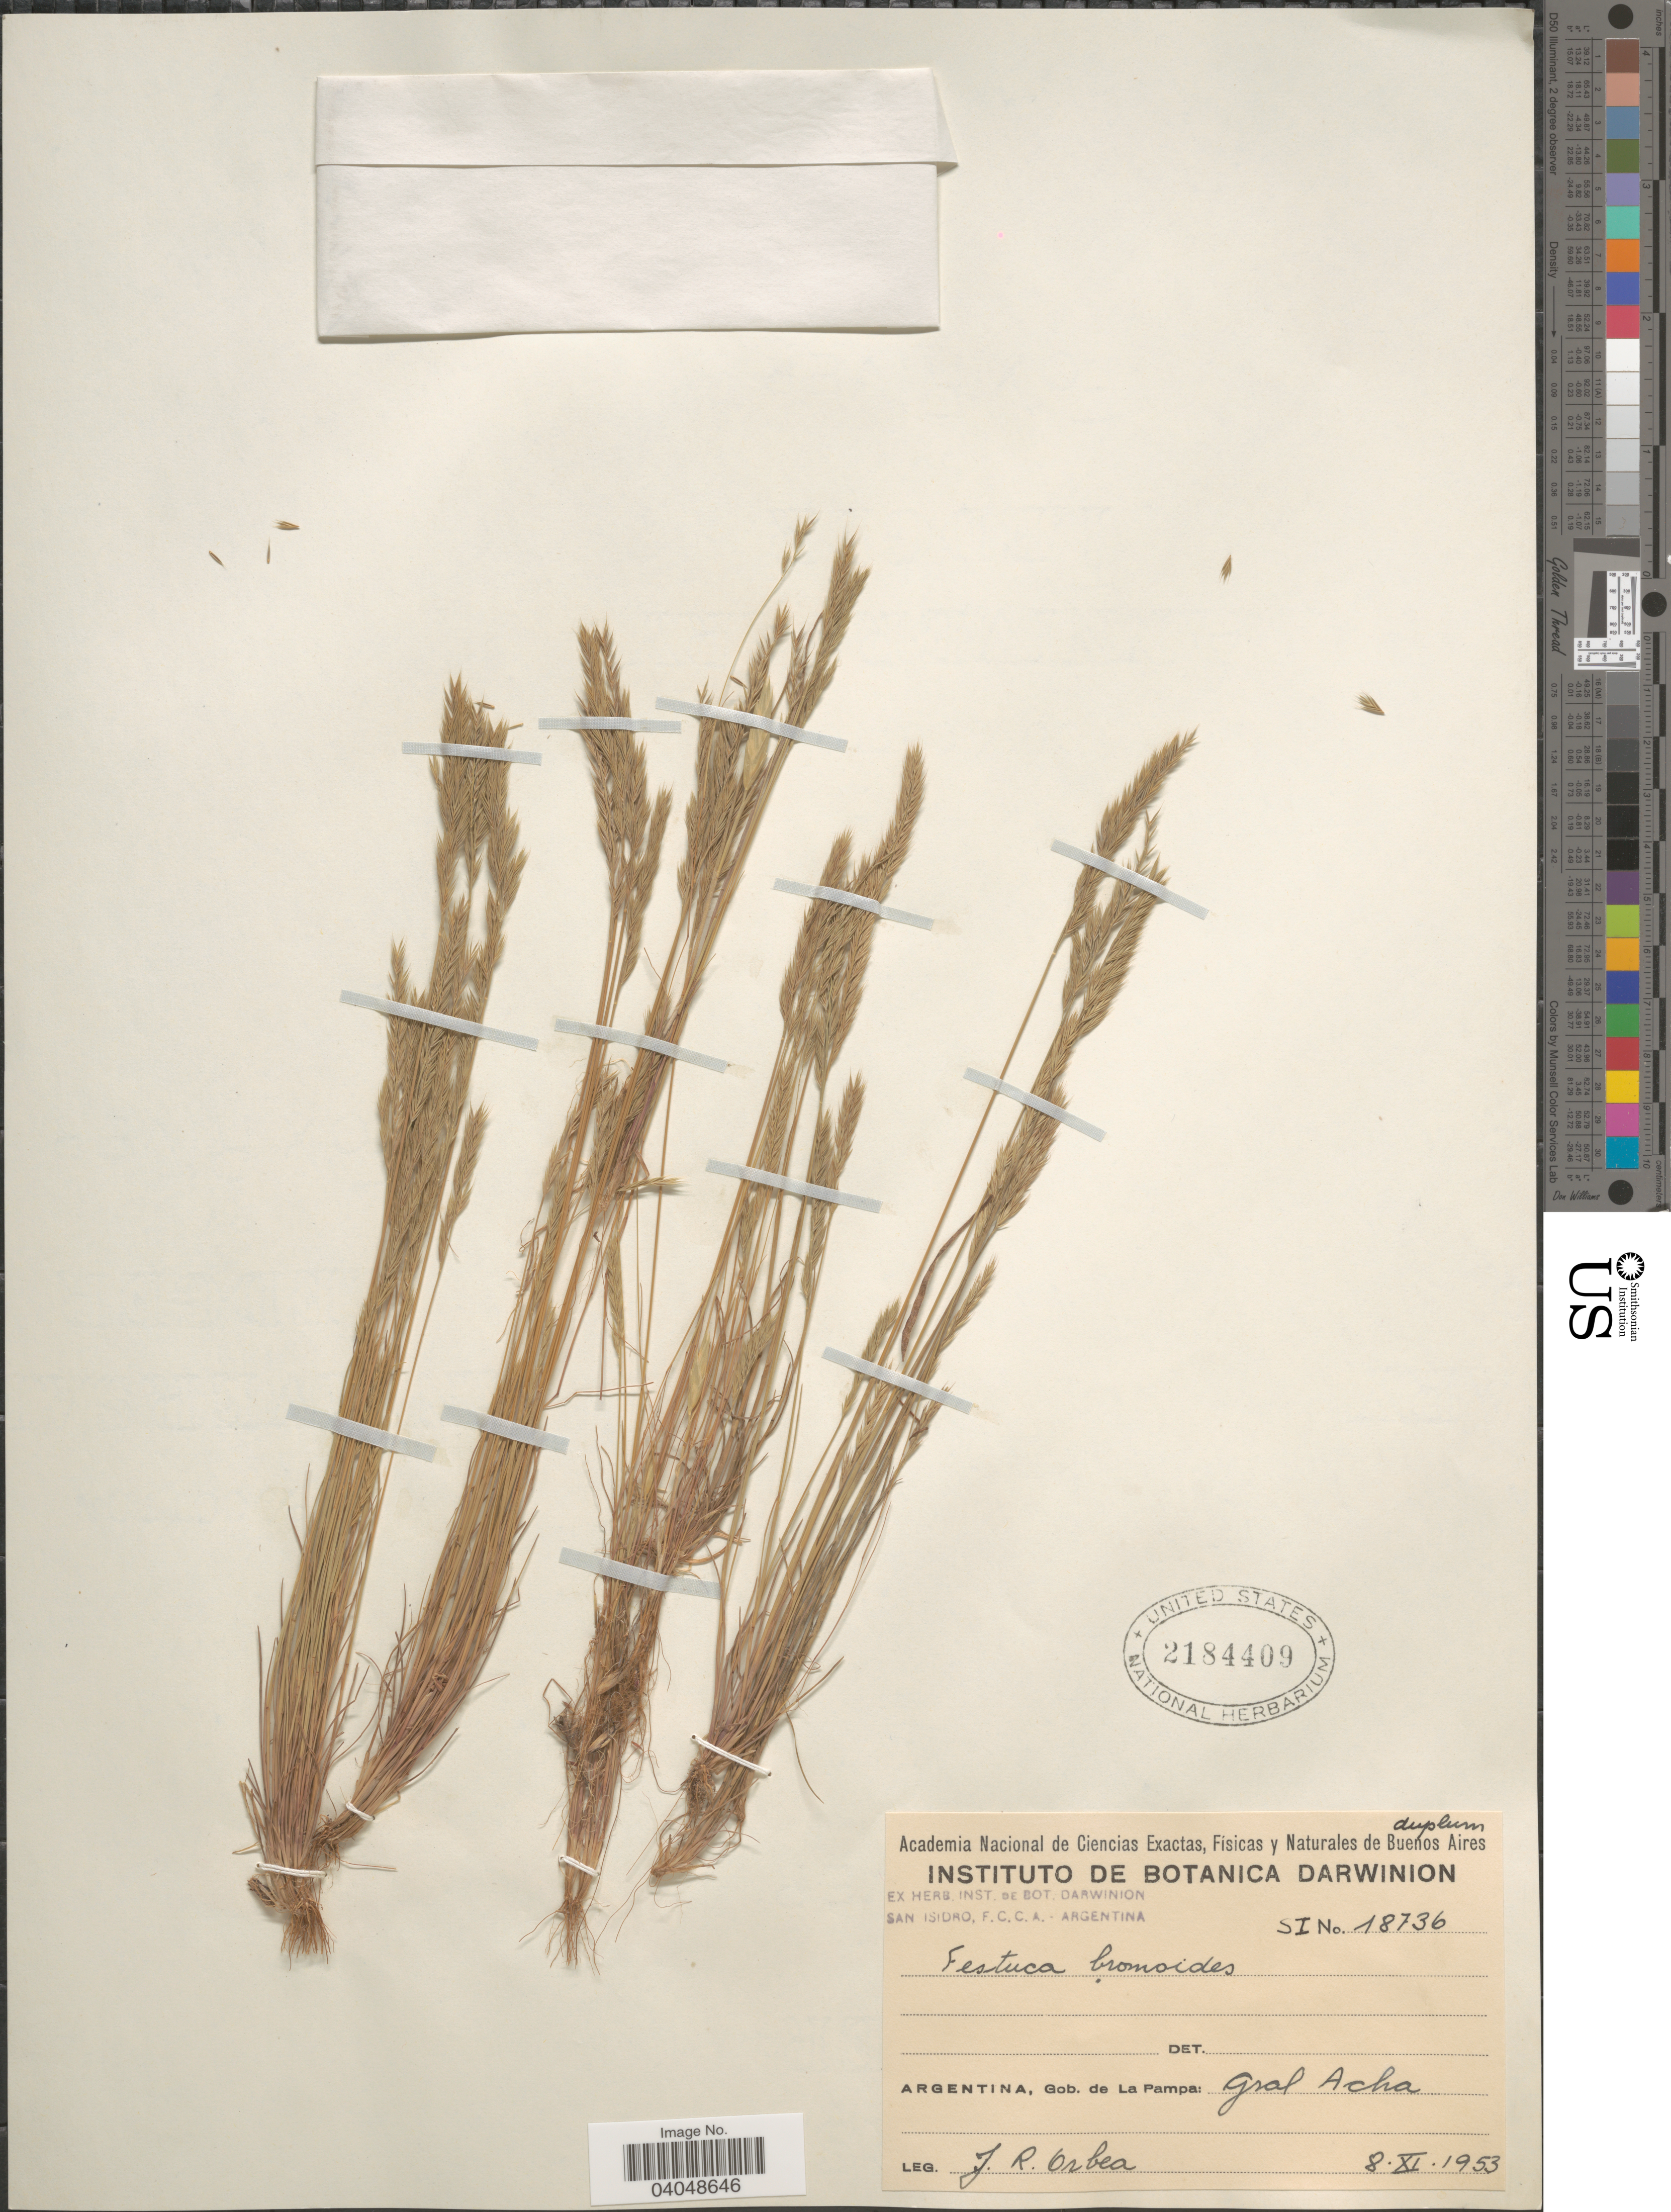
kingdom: Plantae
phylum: Tracheophyta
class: Liliopsida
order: Poales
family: Poaceae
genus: Festuca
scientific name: Festuca sp.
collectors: J. Orbea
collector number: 18736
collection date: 1953-11-08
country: Argentina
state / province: La Pampa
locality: Gob. de La Pampa: Gral Acha.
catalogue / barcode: US 2184409